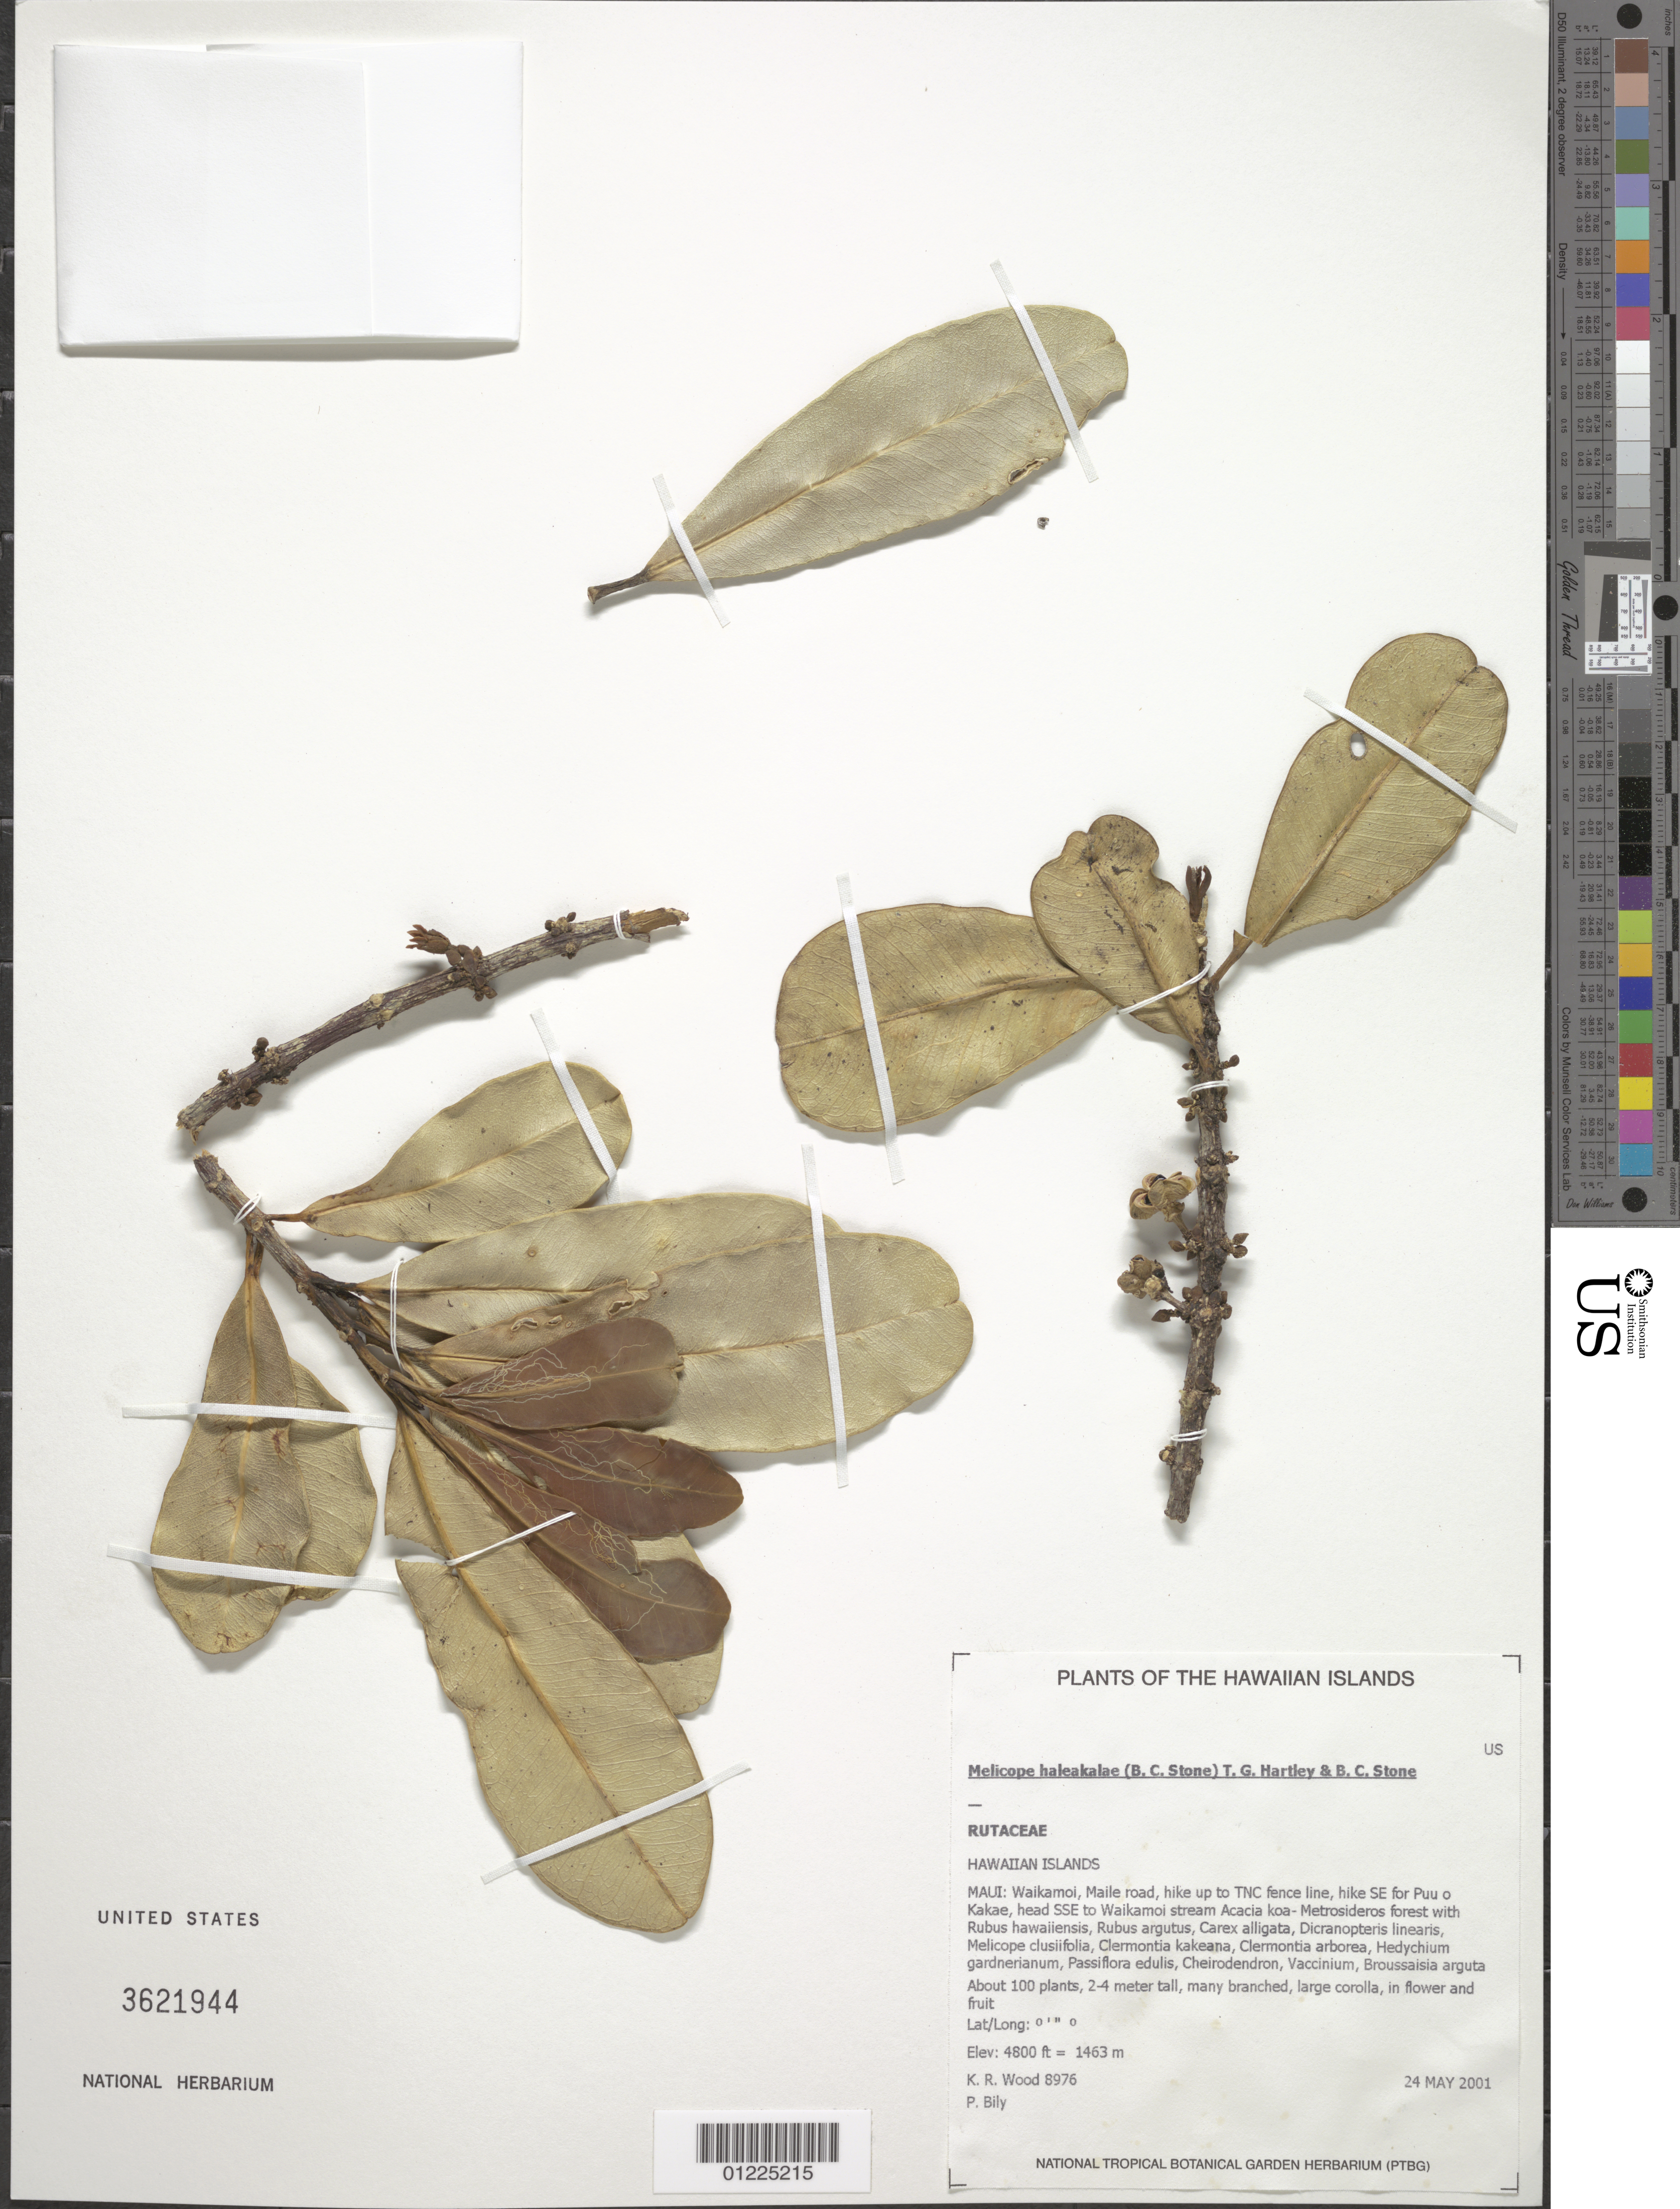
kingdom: Plantae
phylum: Tracheophyta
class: Magnoliopsida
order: Sapindales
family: Rutaceae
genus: Melicope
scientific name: Melicope haleakalae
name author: (B.C. Stone) T.G. Hartley & B.C. Stone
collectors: K. R. Wood & P. Bily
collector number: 8976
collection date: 2001-05-24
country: United States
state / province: Hawaii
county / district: Maui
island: Maui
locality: Waikamoi, Maile road, SE of Puu o Kakae, head to Waikamoi stream.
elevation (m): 1463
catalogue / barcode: US 3621944